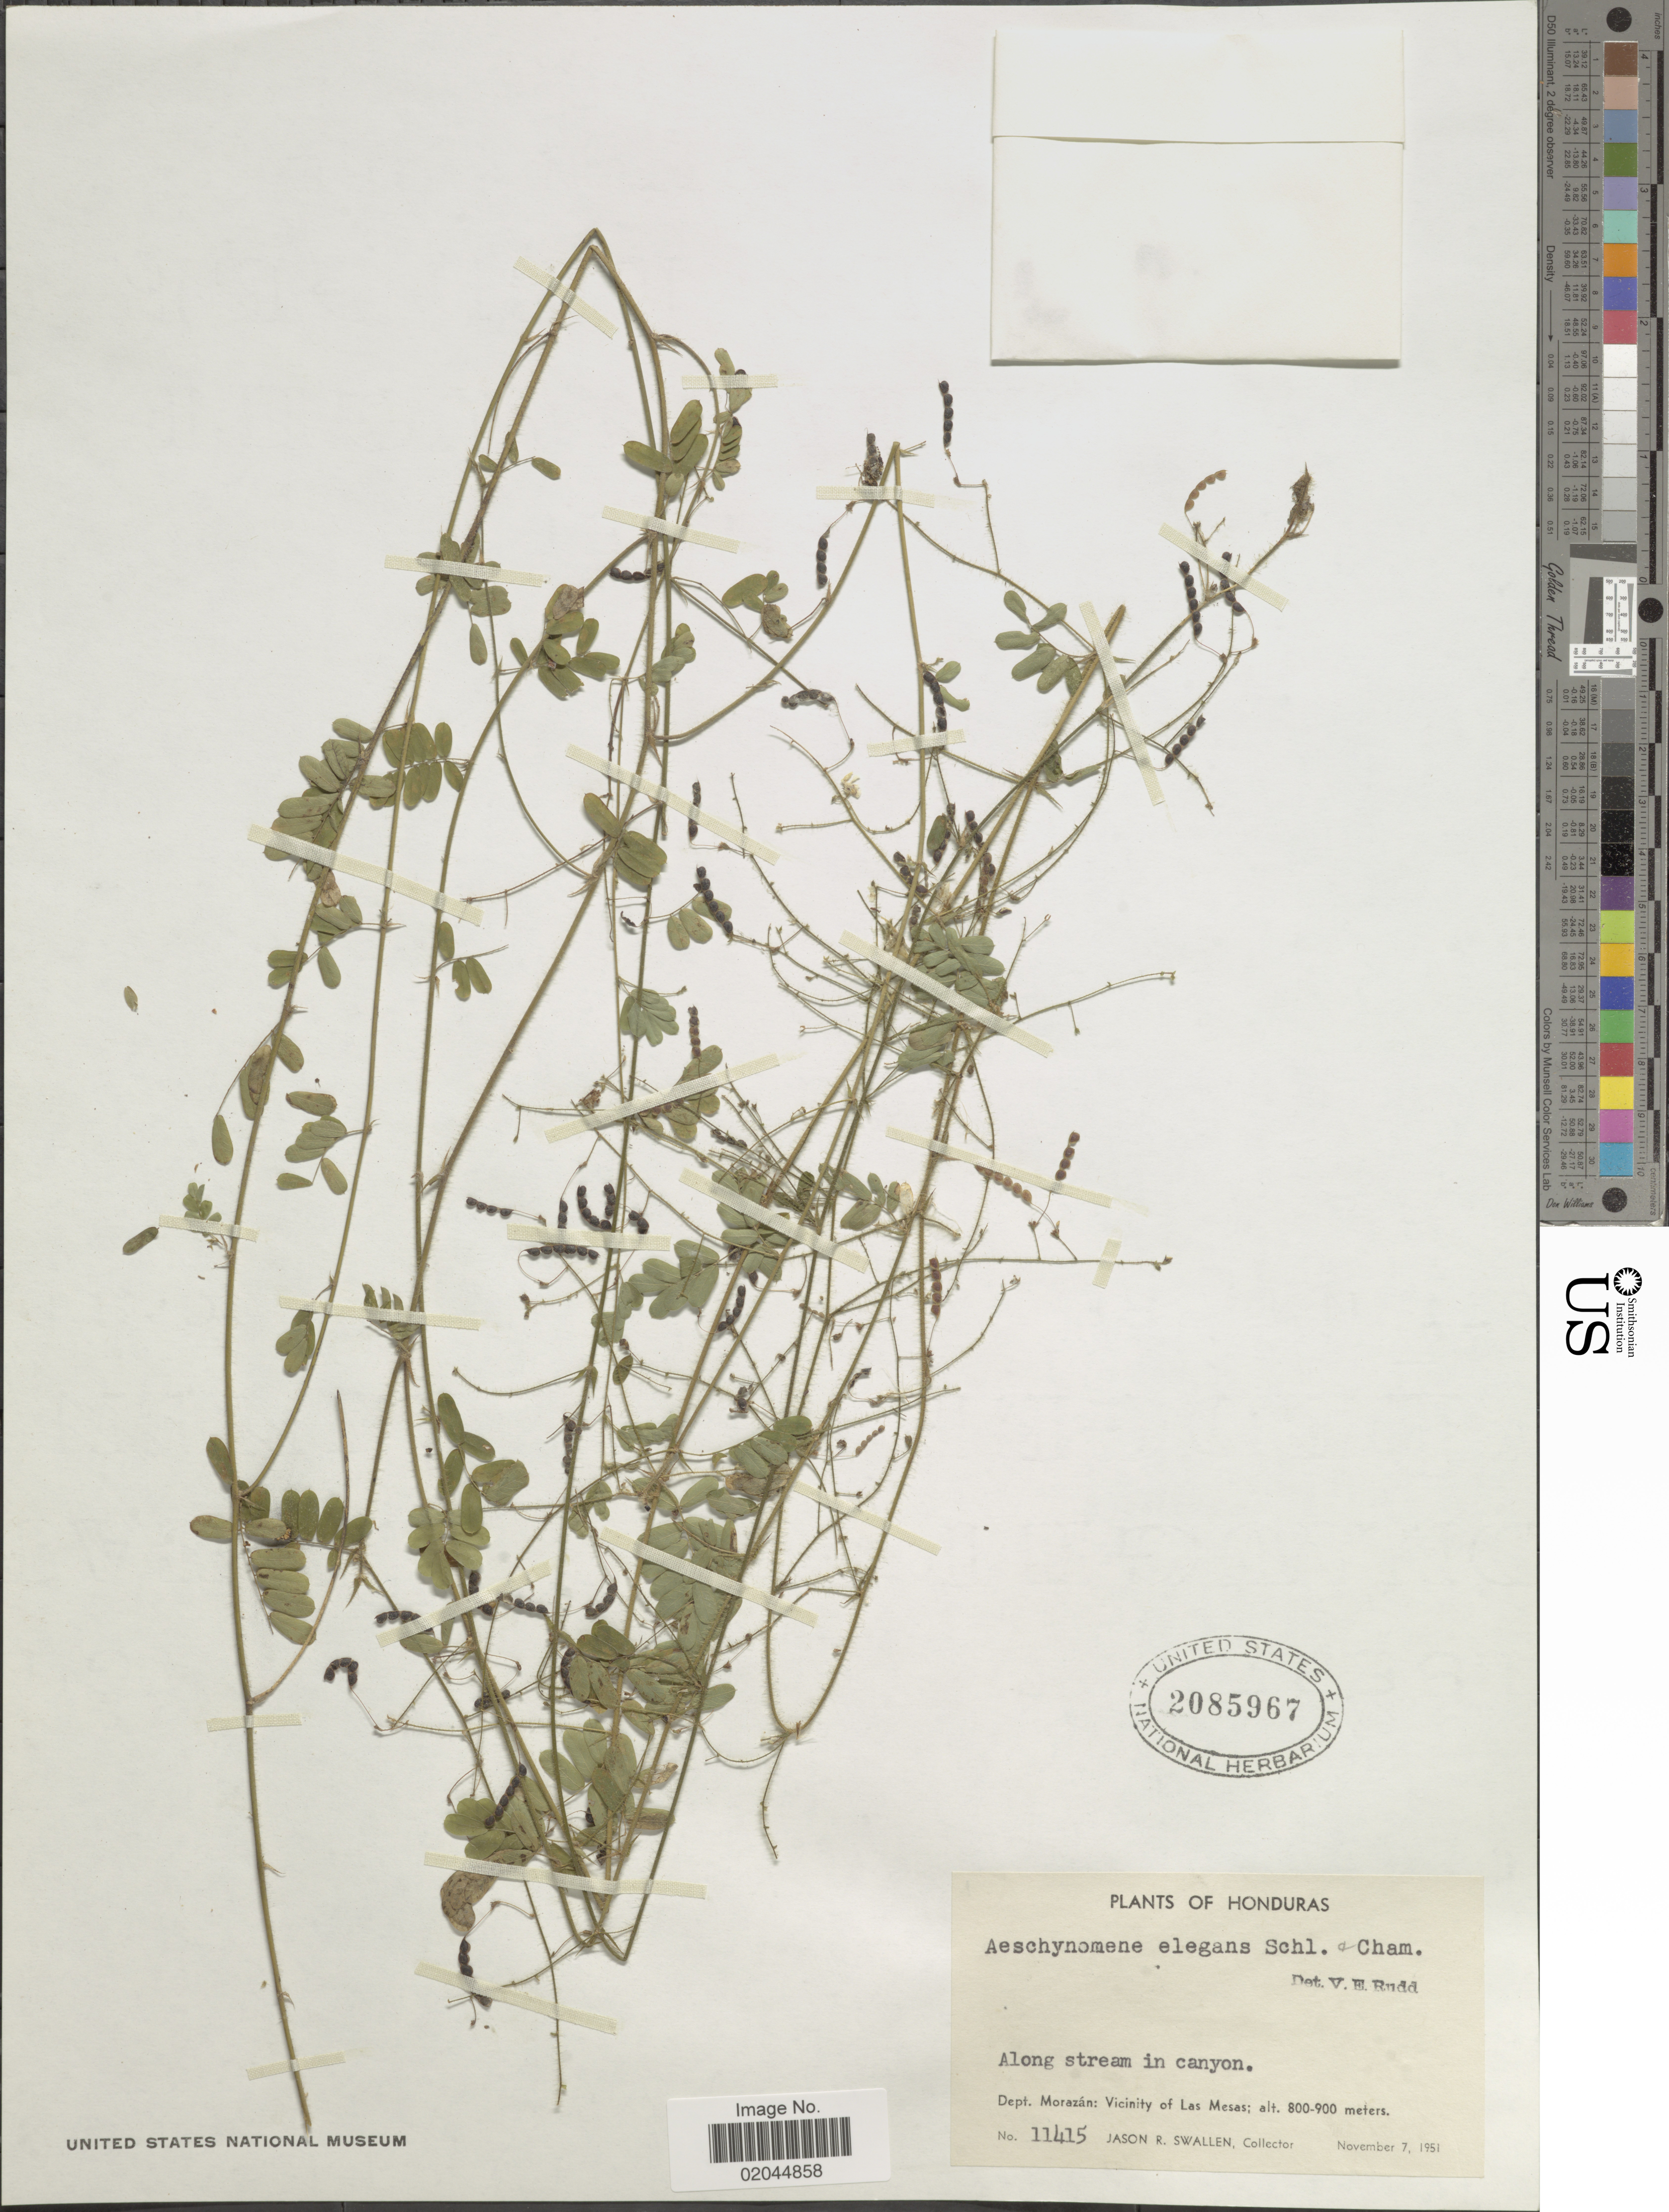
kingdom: Plantae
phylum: Tracheophyta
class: Magnoliopsida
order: Fabales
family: Fabaceae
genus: Aeschynomene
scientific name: Aeschynomene elegans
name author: Cham. ex Schltdl.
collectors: J. R. Swallen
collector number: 11415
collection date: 1951-11-07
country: Honduras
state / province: Fco. Morazán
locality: Dept. Morazan: Vicinity of Las Mesas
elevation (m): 800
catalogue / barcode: US 2085967